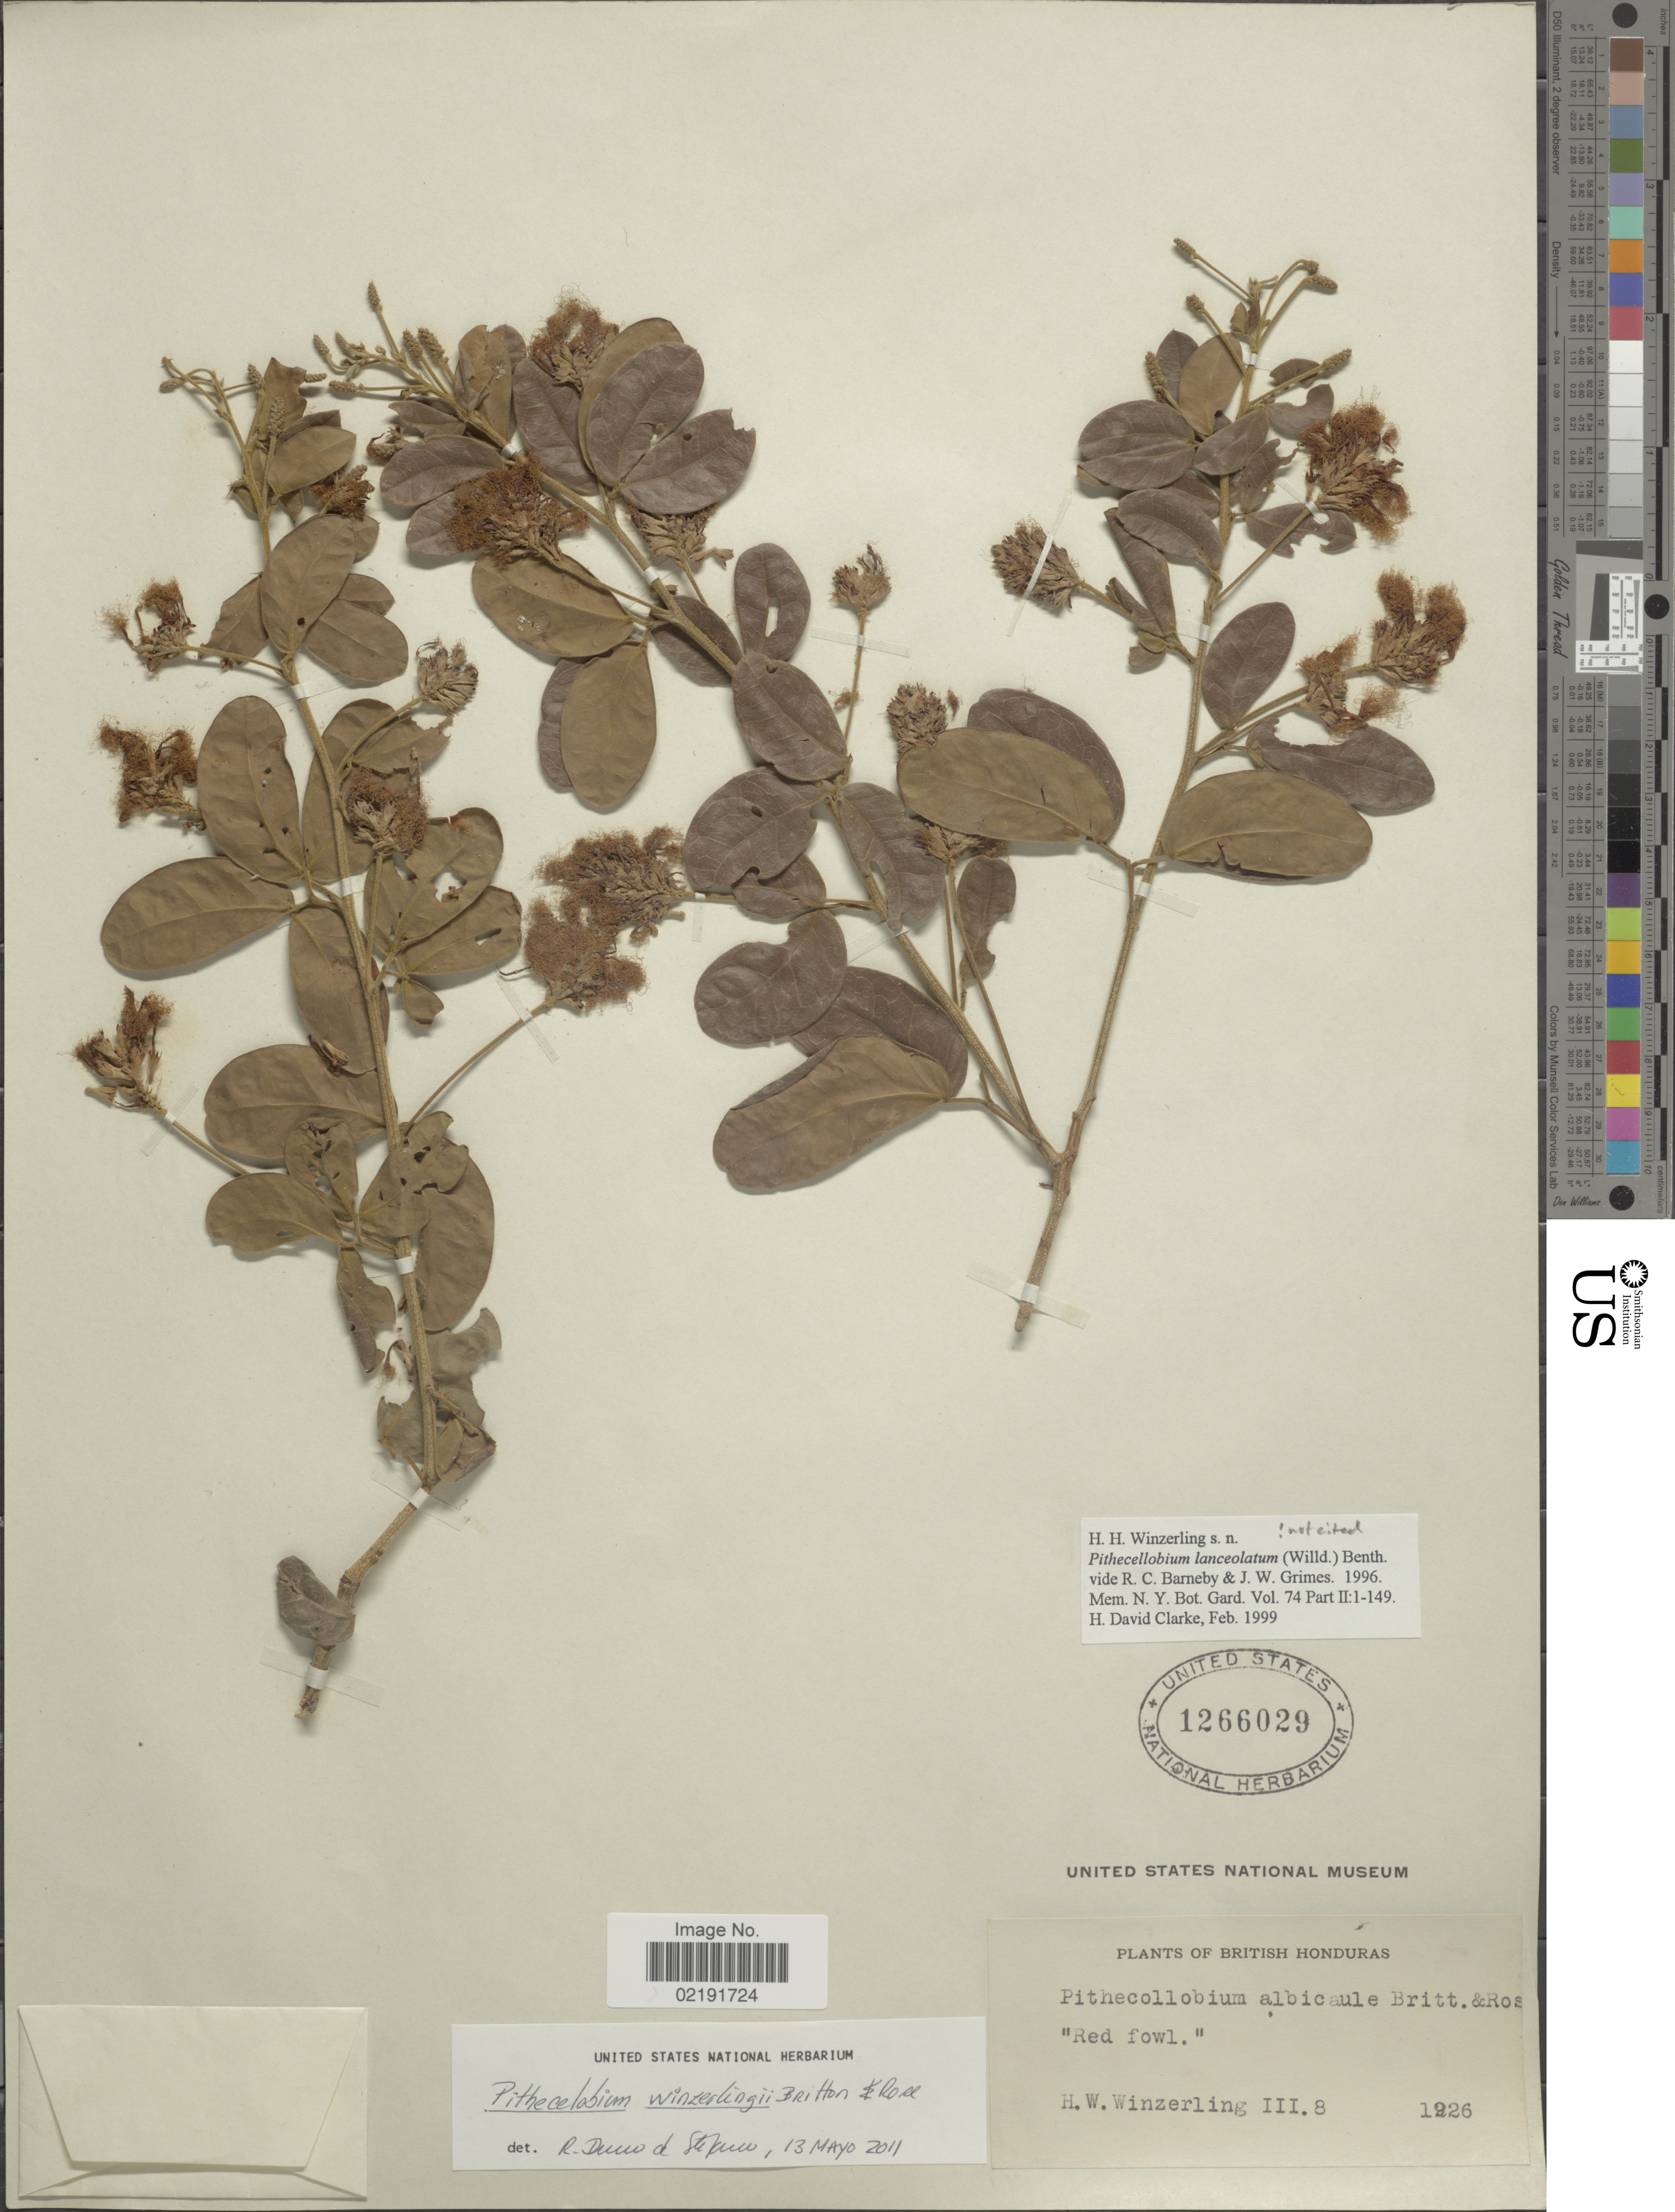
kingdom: Plantae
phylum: Tracheophyta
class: Magnoliopsida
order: Fabales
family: Fabaceae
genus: Pithecellobium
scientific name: Pithecellobium winzerlingii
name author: Britton & Rose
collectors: H. Winzerling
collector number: III8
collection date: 1926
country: Belize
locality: British Honduras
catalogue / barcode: US 1266029